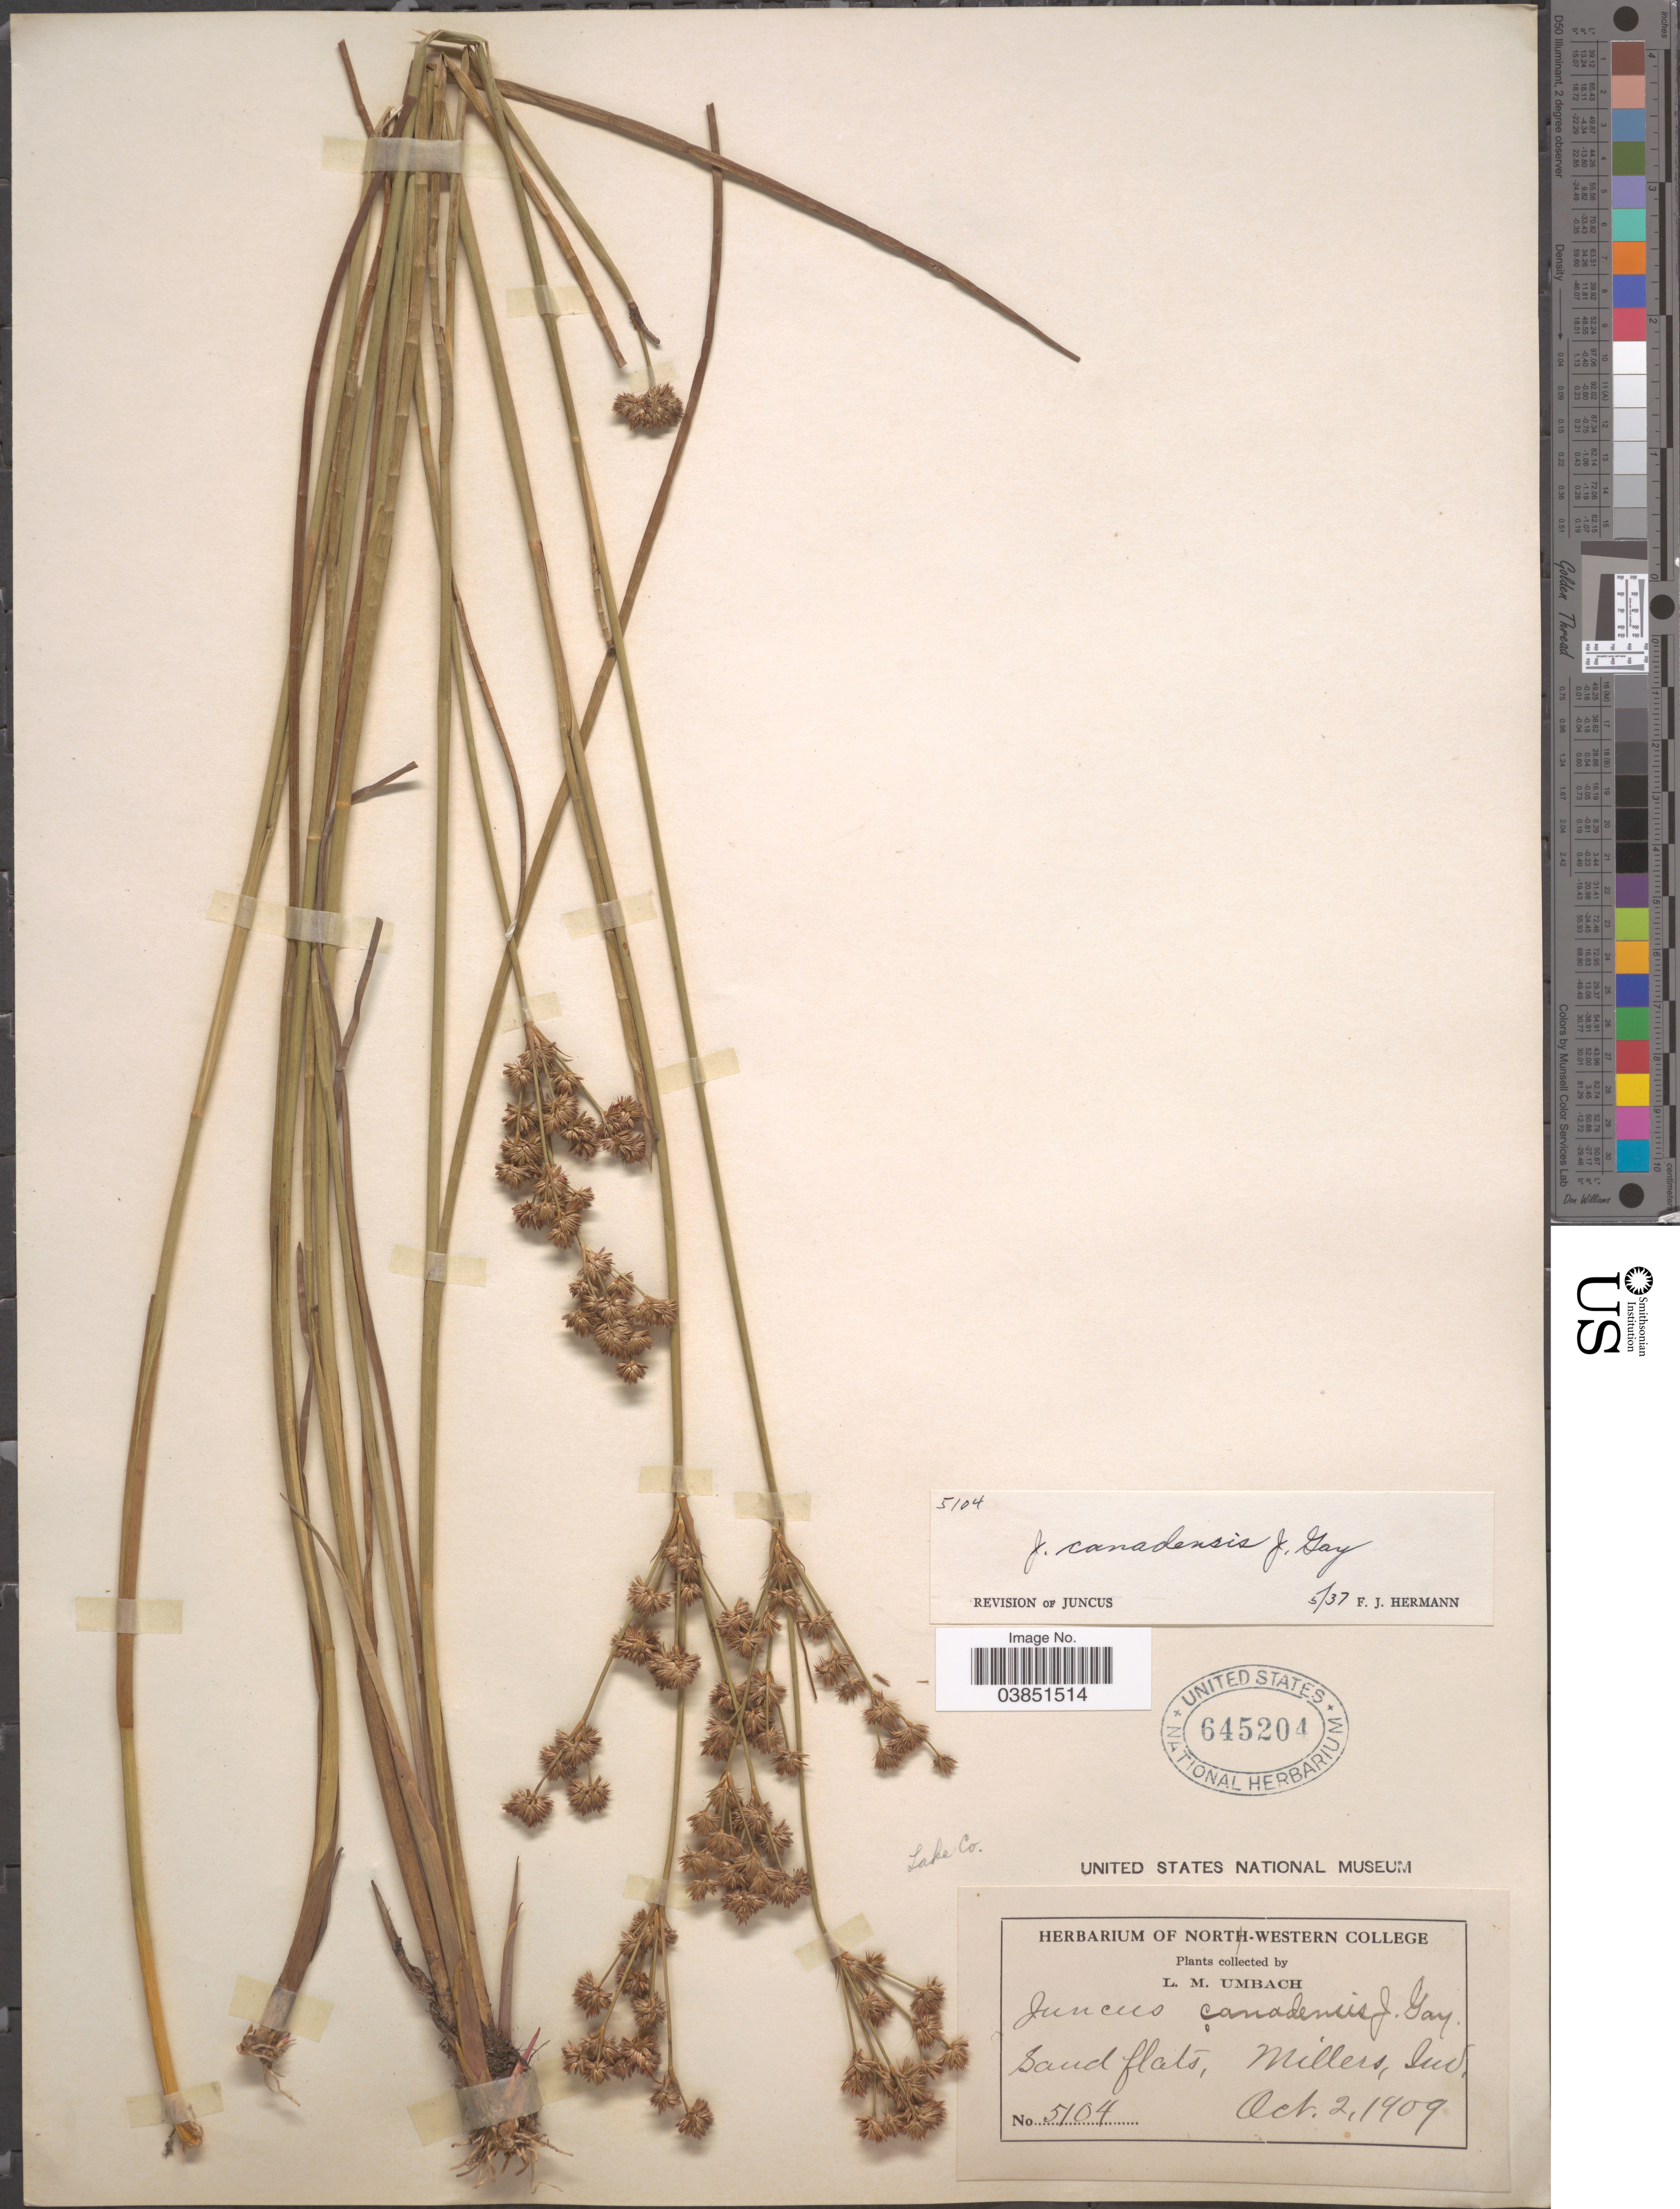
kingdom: Plantae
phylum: Tracheophyta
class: Liliopsida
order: Poales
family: Juncaceae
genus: Juncus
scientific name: Juncus canadensis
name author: J. Gay ex Laharpe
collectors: L. M. Umbach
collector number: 5104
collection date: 1909-10-02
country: United States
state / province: Indiana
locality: Lake Co. Millers.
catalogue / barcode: US 645204